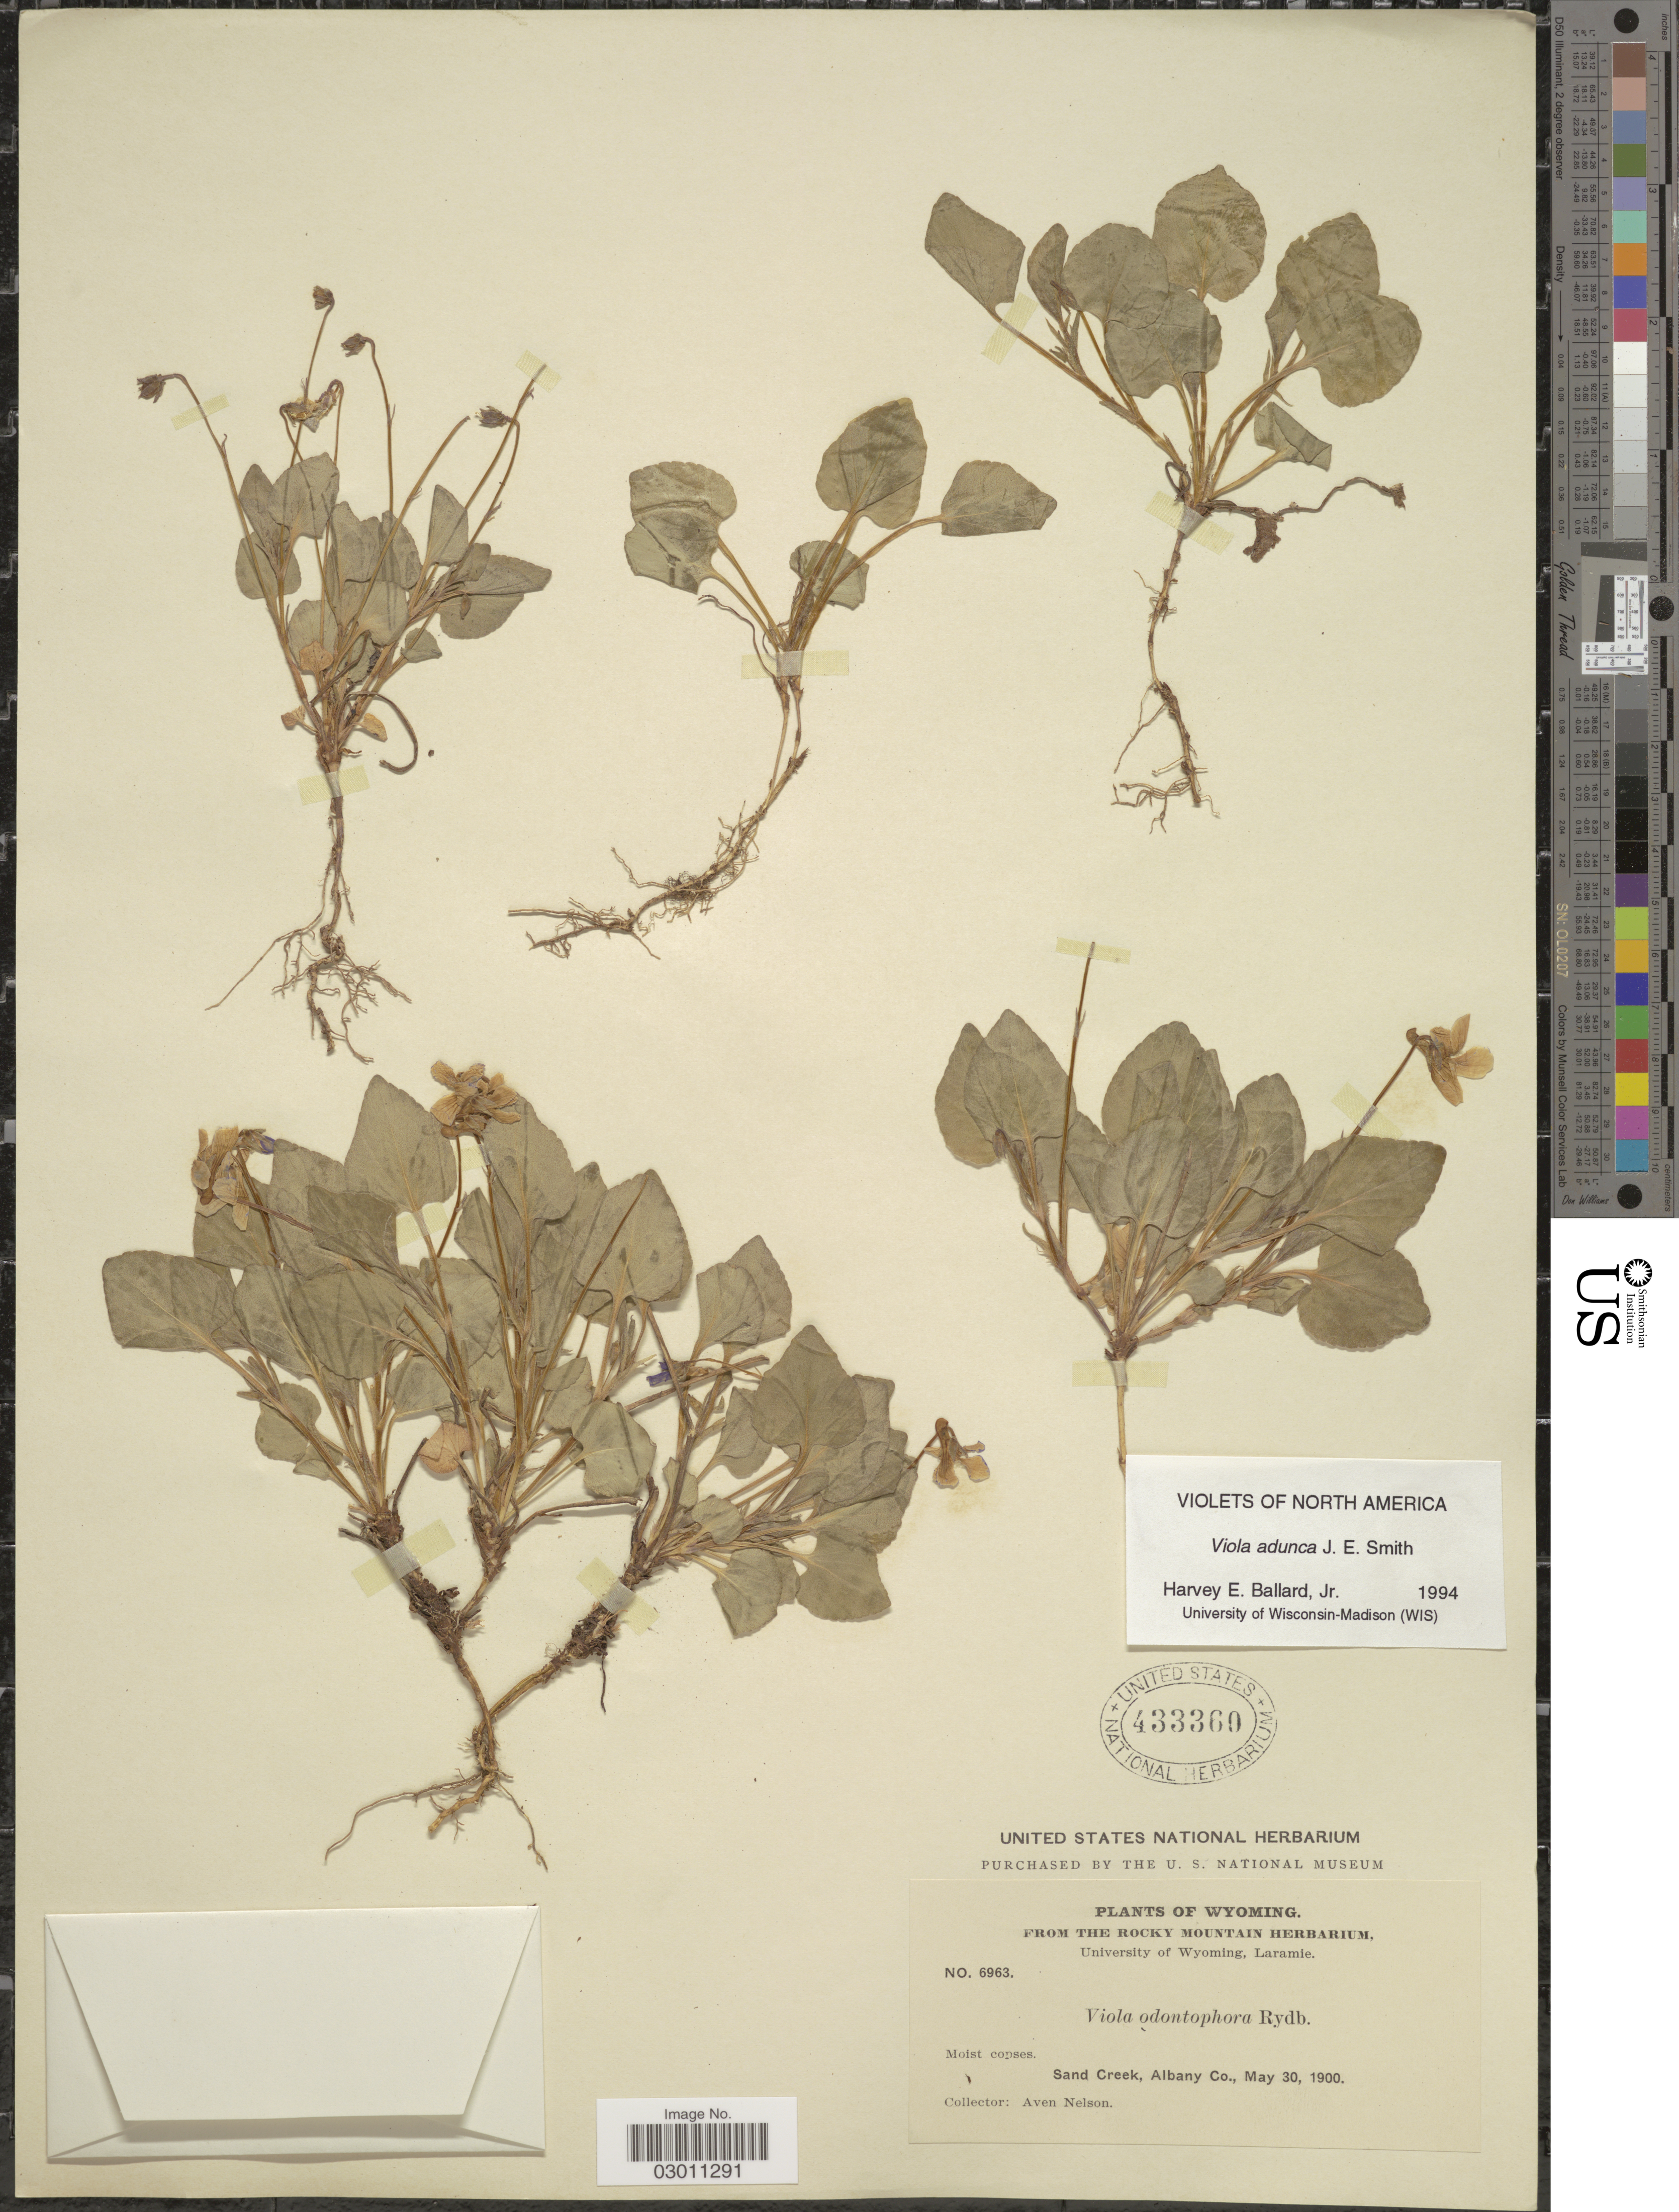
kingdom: Plantae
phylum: Tracheophyta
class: Magnoliopsida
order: Malpighiales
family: Violaceae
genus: Viola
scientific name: Viola adunca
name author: Sm.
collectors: A. Nelson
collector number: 6963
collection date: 1900-05-30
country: United States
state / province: Wyoming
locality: Sand Creek, Albany Co.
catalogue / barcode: US 433360